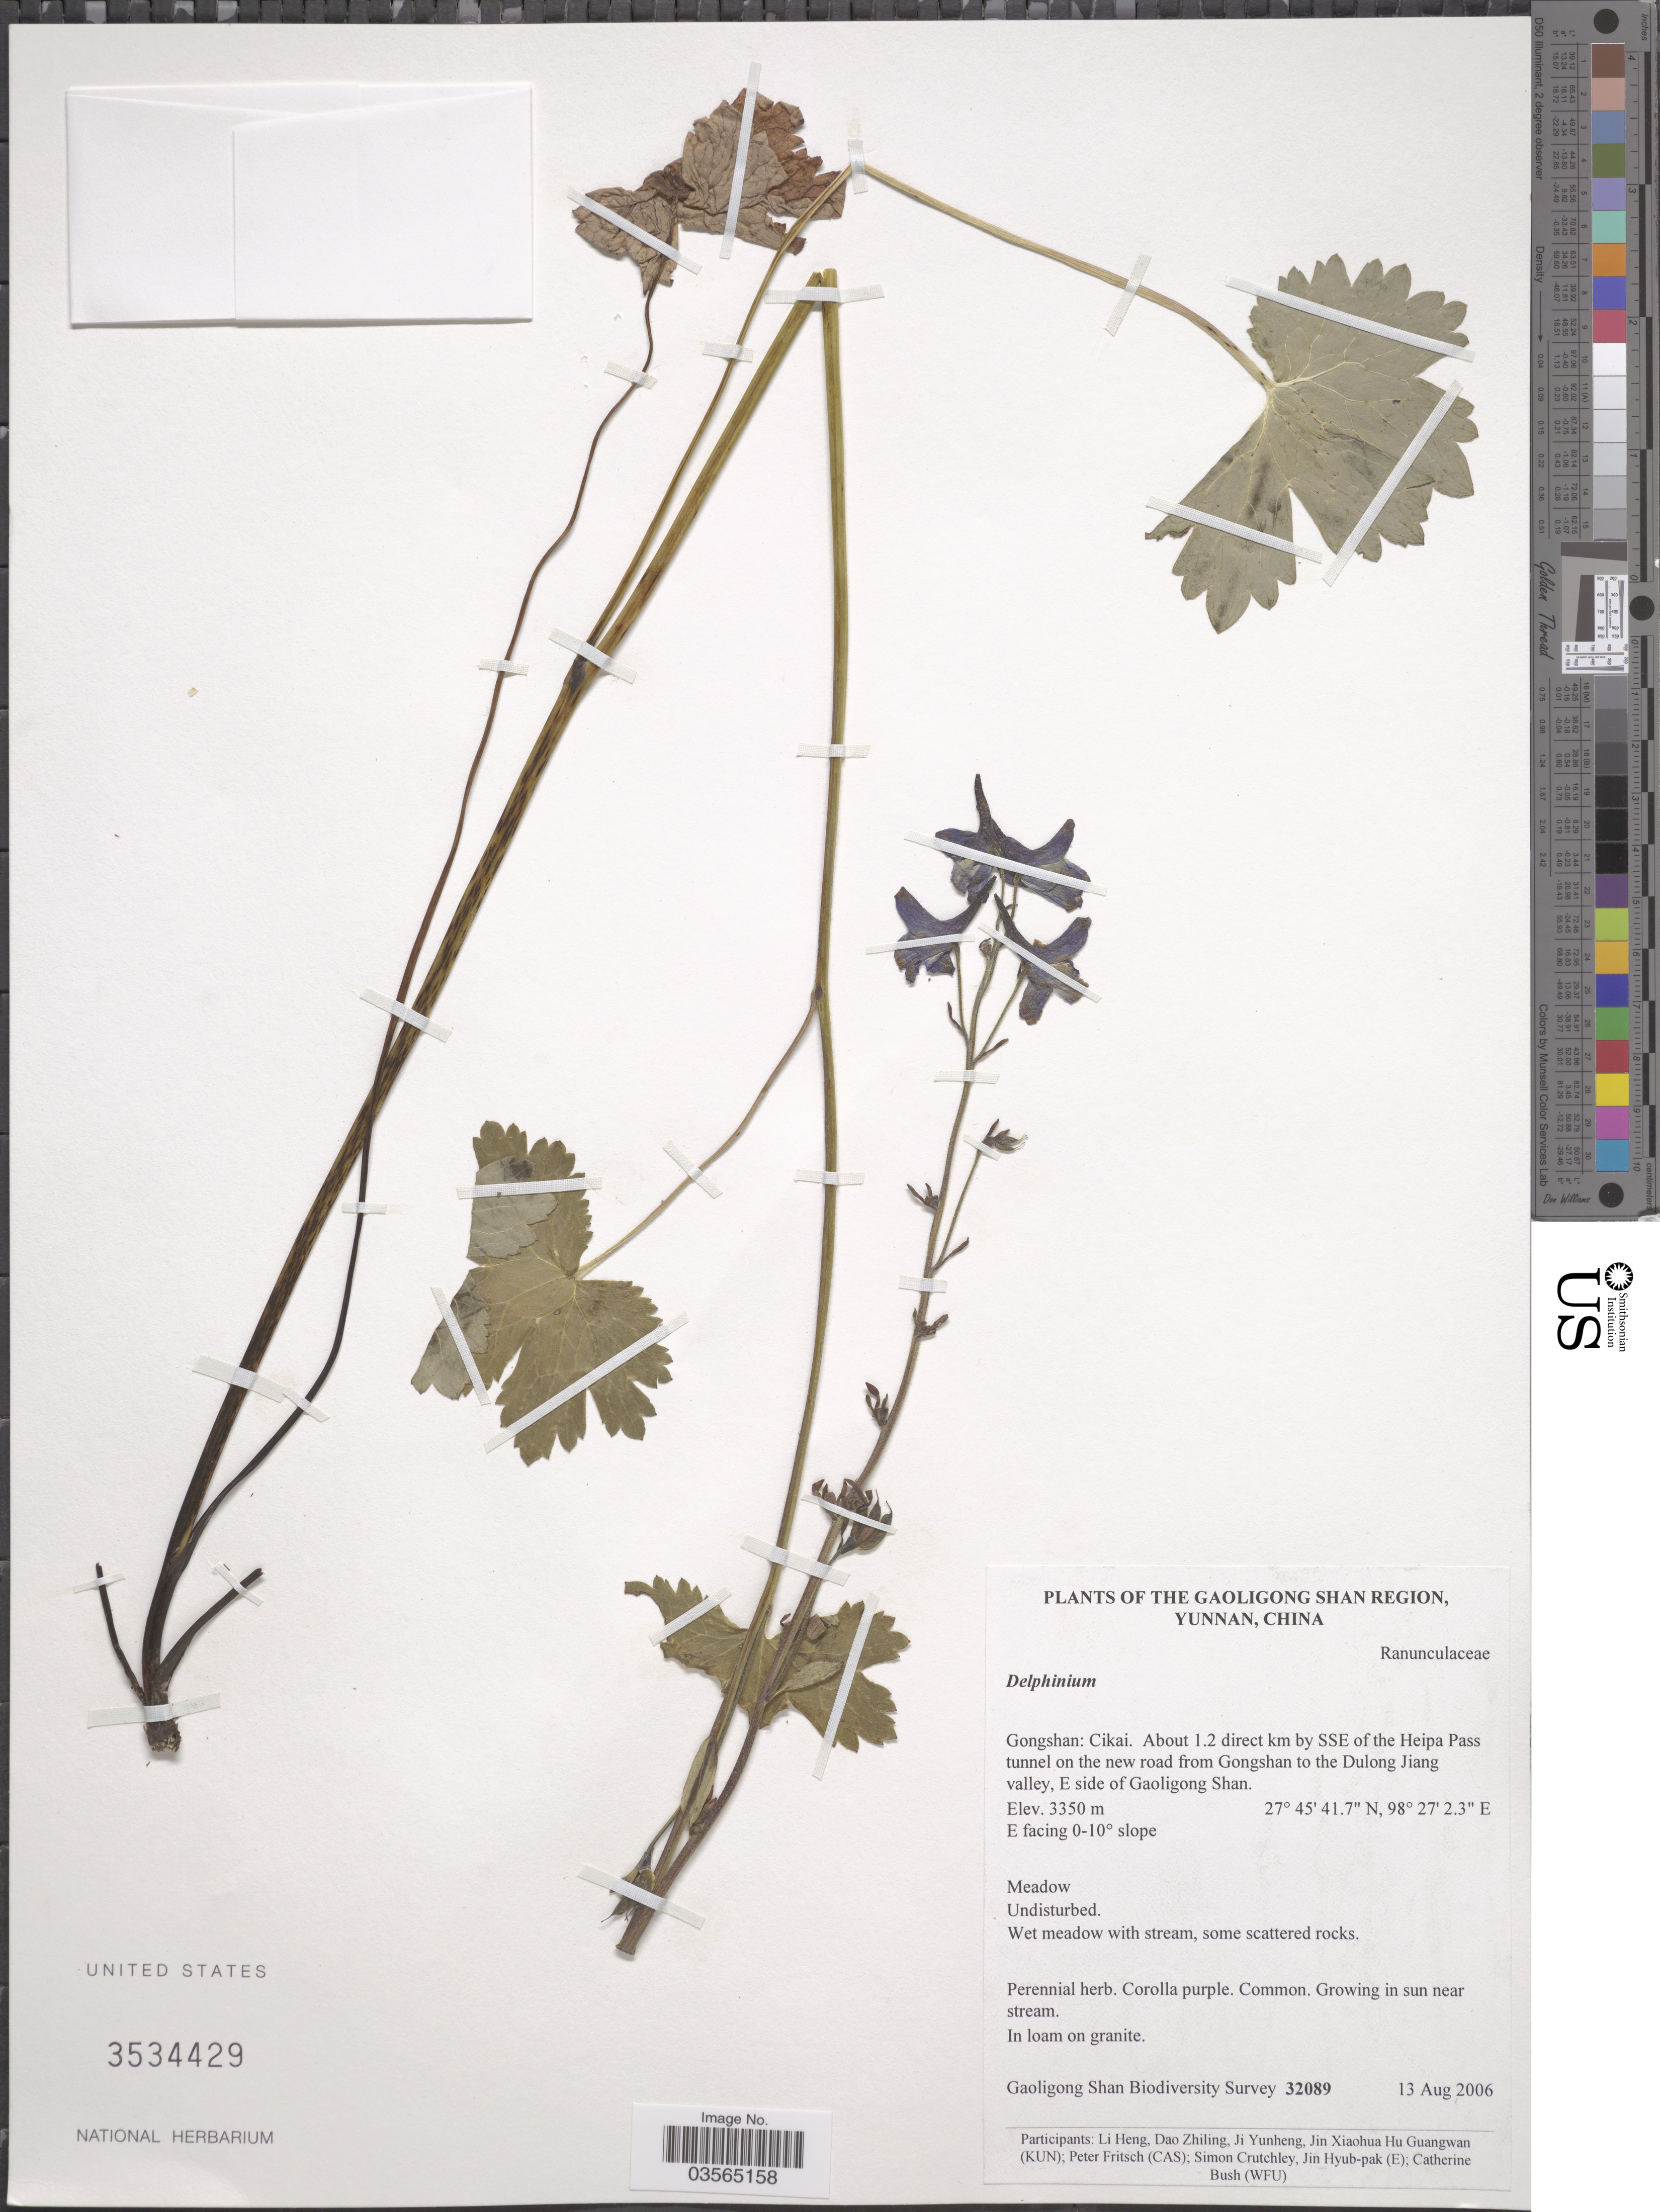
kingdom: Plantae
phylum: Tracheophyta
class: Magnoliopsida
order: Ranunculales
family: Ranunculaceae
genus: Delphinium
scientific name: Delphinium sp.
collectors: Gaoligong Shan Biodiversity Survey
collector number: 32089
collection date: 2006-08-13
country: China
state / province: Yunnan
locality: The Gaoligong Shan Region. Gongshan: Cikai. About 1.2 direct km by SSE of the Heipa Pass tunnel on the new road from Gongshan to the Dulong Jiang valley, E side of Gaoligong Shan.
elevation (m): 3350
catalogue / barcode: US 3534429